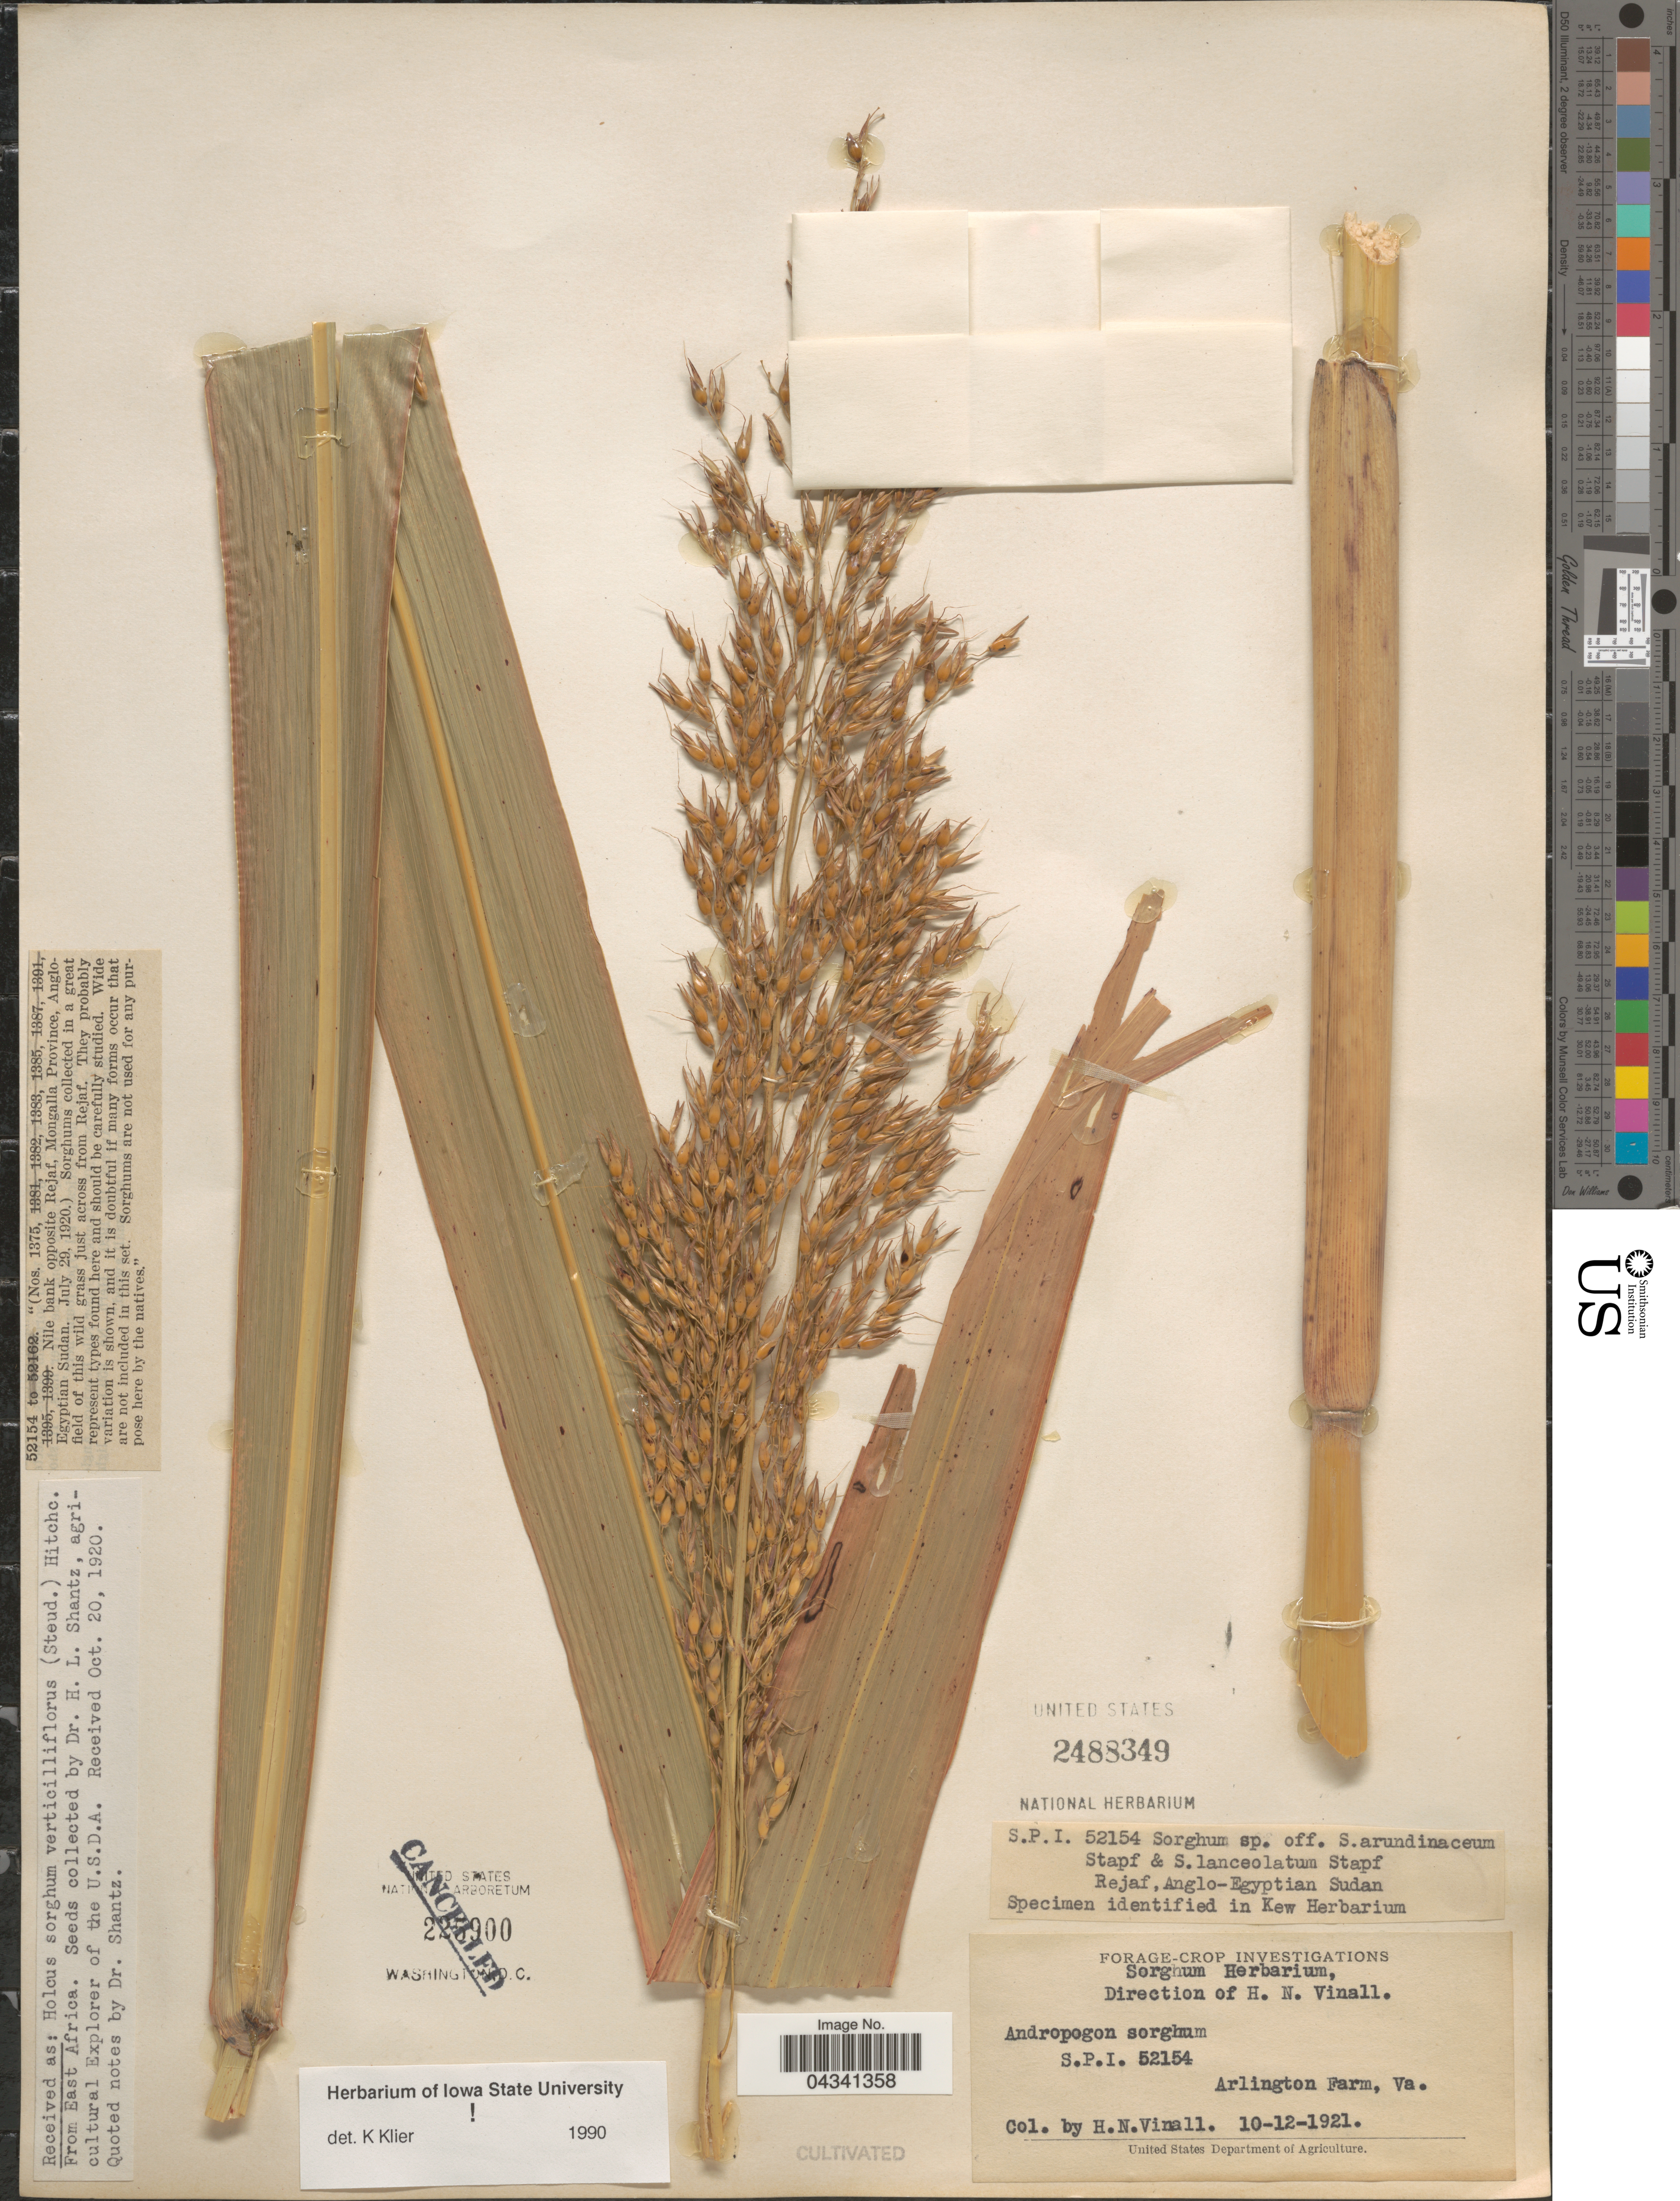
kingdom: Plantae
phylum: Tracheophyta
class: Liliopsida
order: Poales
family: Poaceae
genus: Sorghum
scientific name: Sorghum arundinaceum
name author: (Desv.) Stapf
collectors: H. Vinall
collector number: S.P.I. 52154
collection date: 1921-10-12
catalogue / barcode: US 2488349